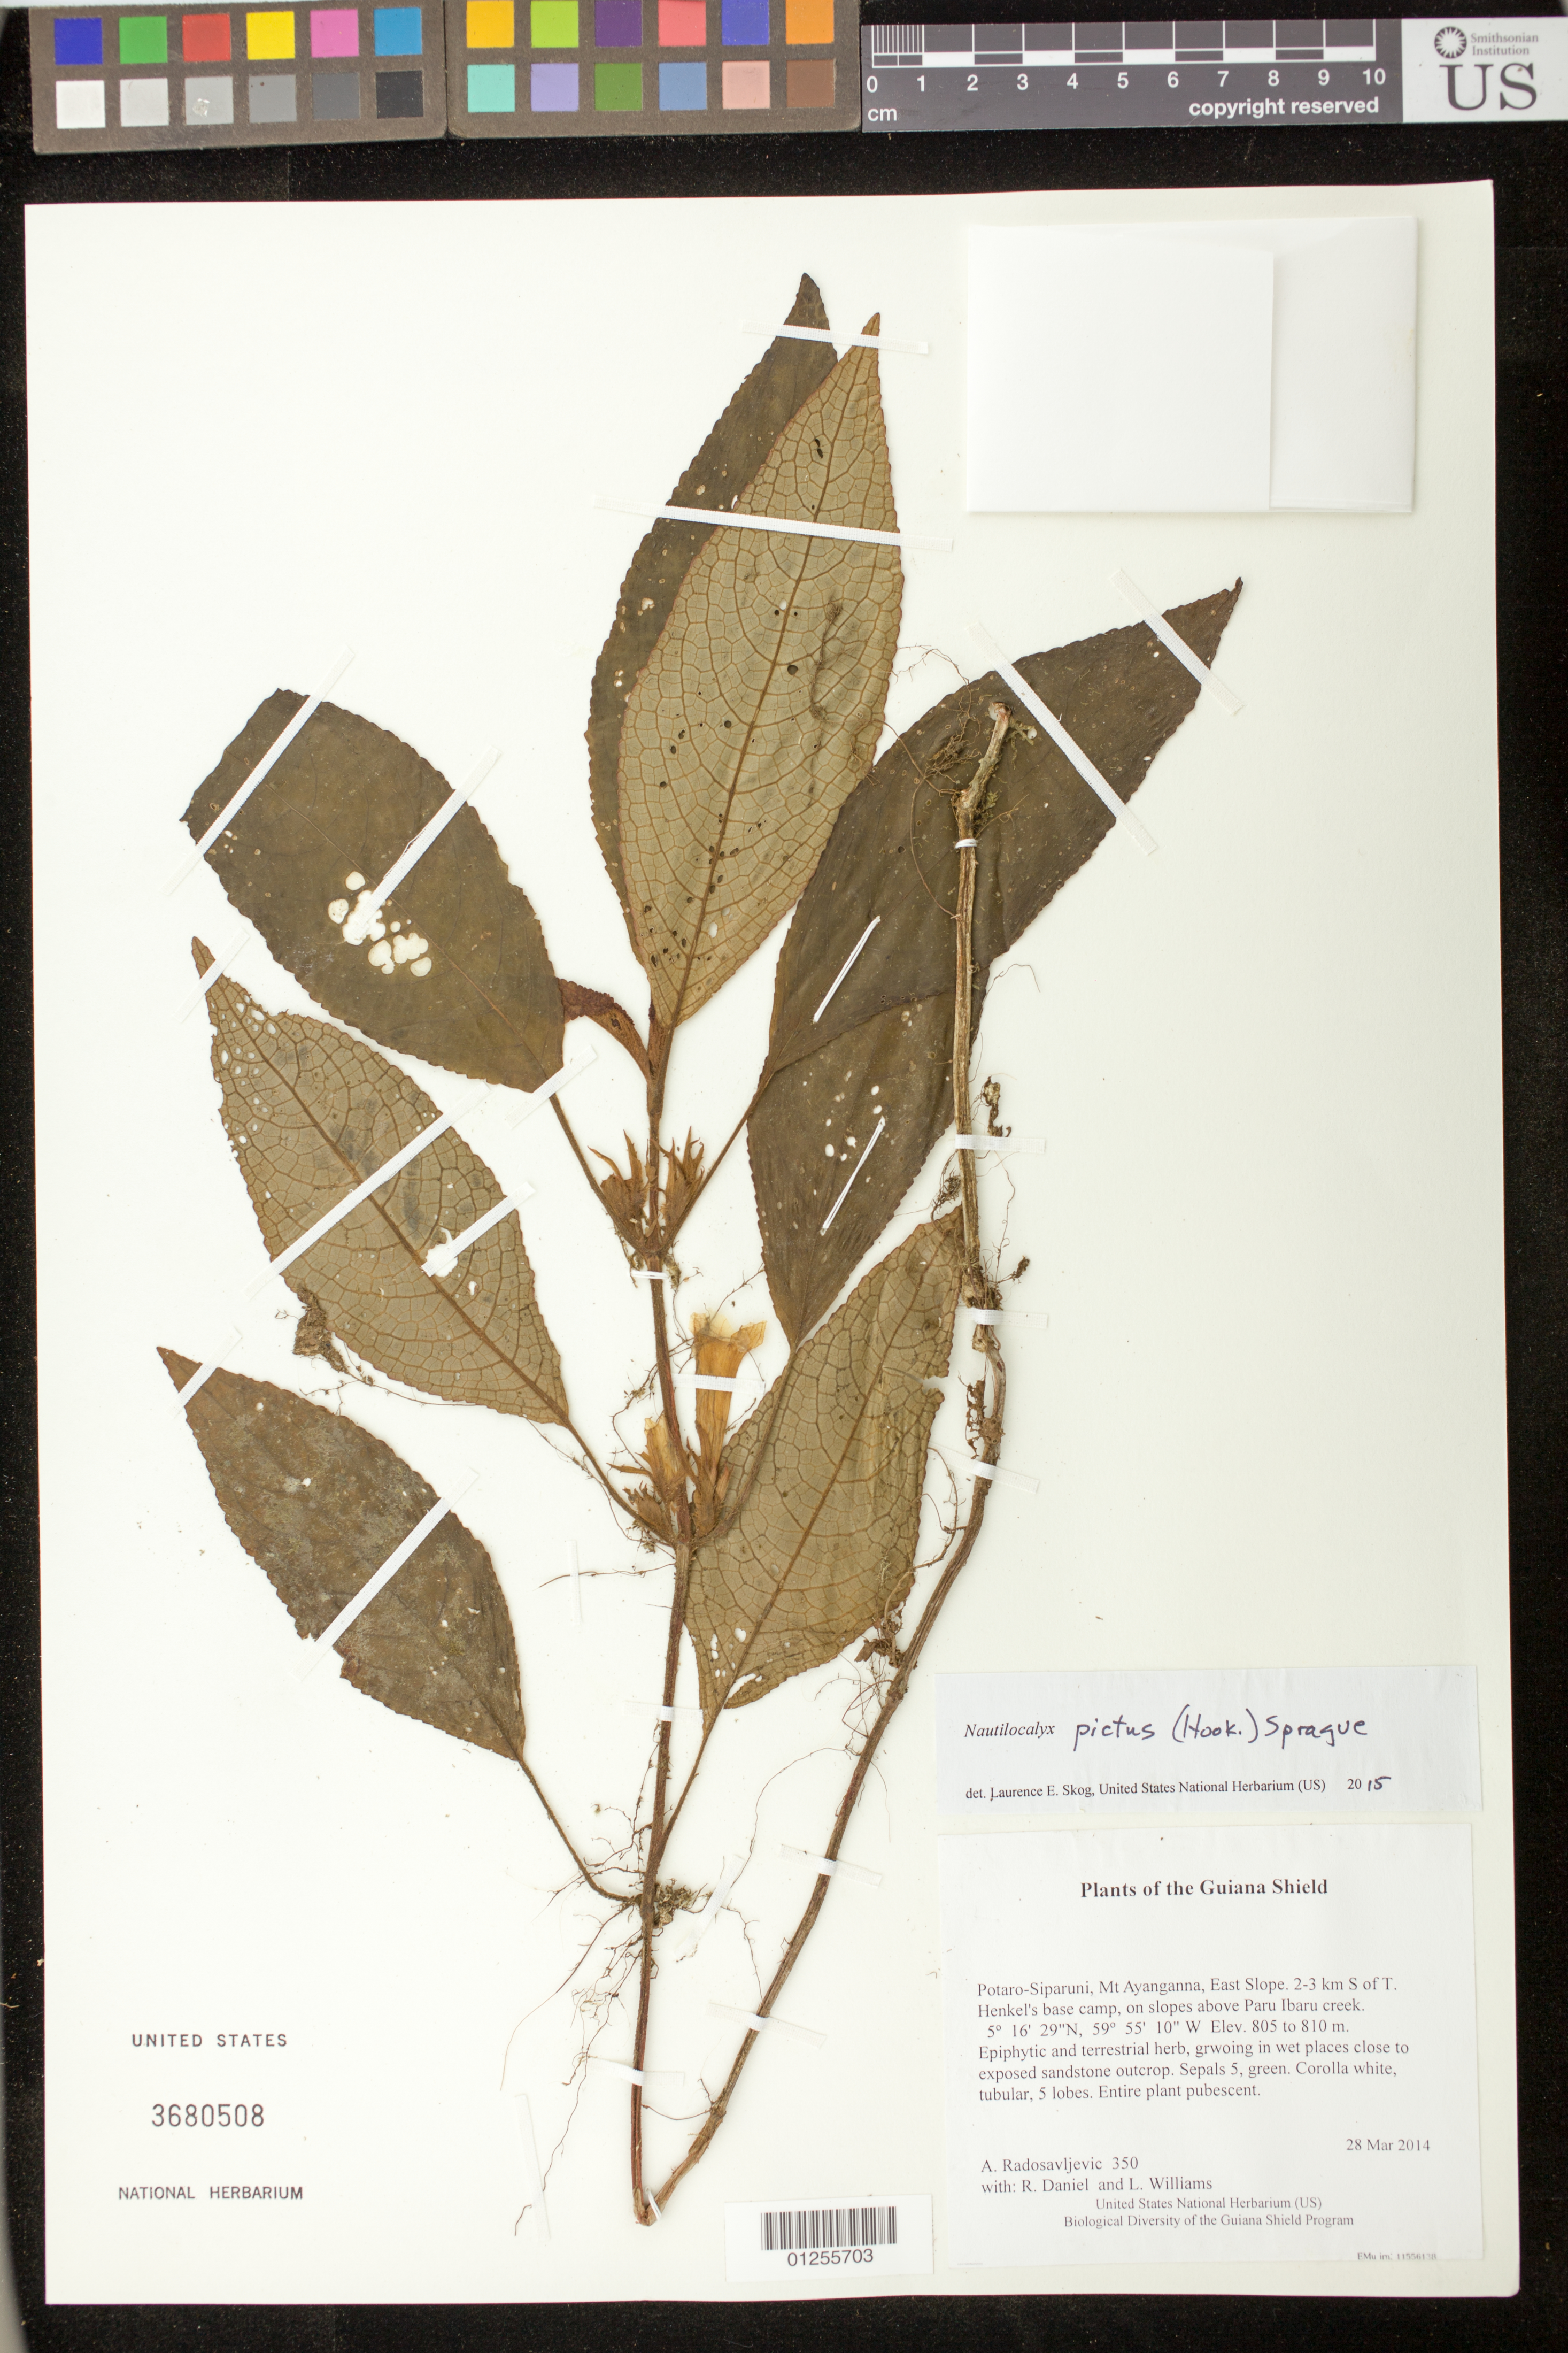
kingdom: Plantae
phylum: Tracheophyta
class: Magnoliopsida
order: Lamiales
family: Gesneriaceae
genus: Nautilocalyx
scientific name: Nautilocalyx pictus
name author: (Hook.) Sprague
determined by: Feuillet, C.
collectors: A. Radosavljevic, R. Daniel & L. Williams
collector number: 350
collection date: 2014-03-28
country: Guyana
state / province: Potaro-Siparuni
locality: Mt Ayanganna, East Slope. 2-3 km S of T. Henkel's base camp, on slopes above Paru Ibaru creek.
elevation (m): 805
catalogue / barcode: US 3680508